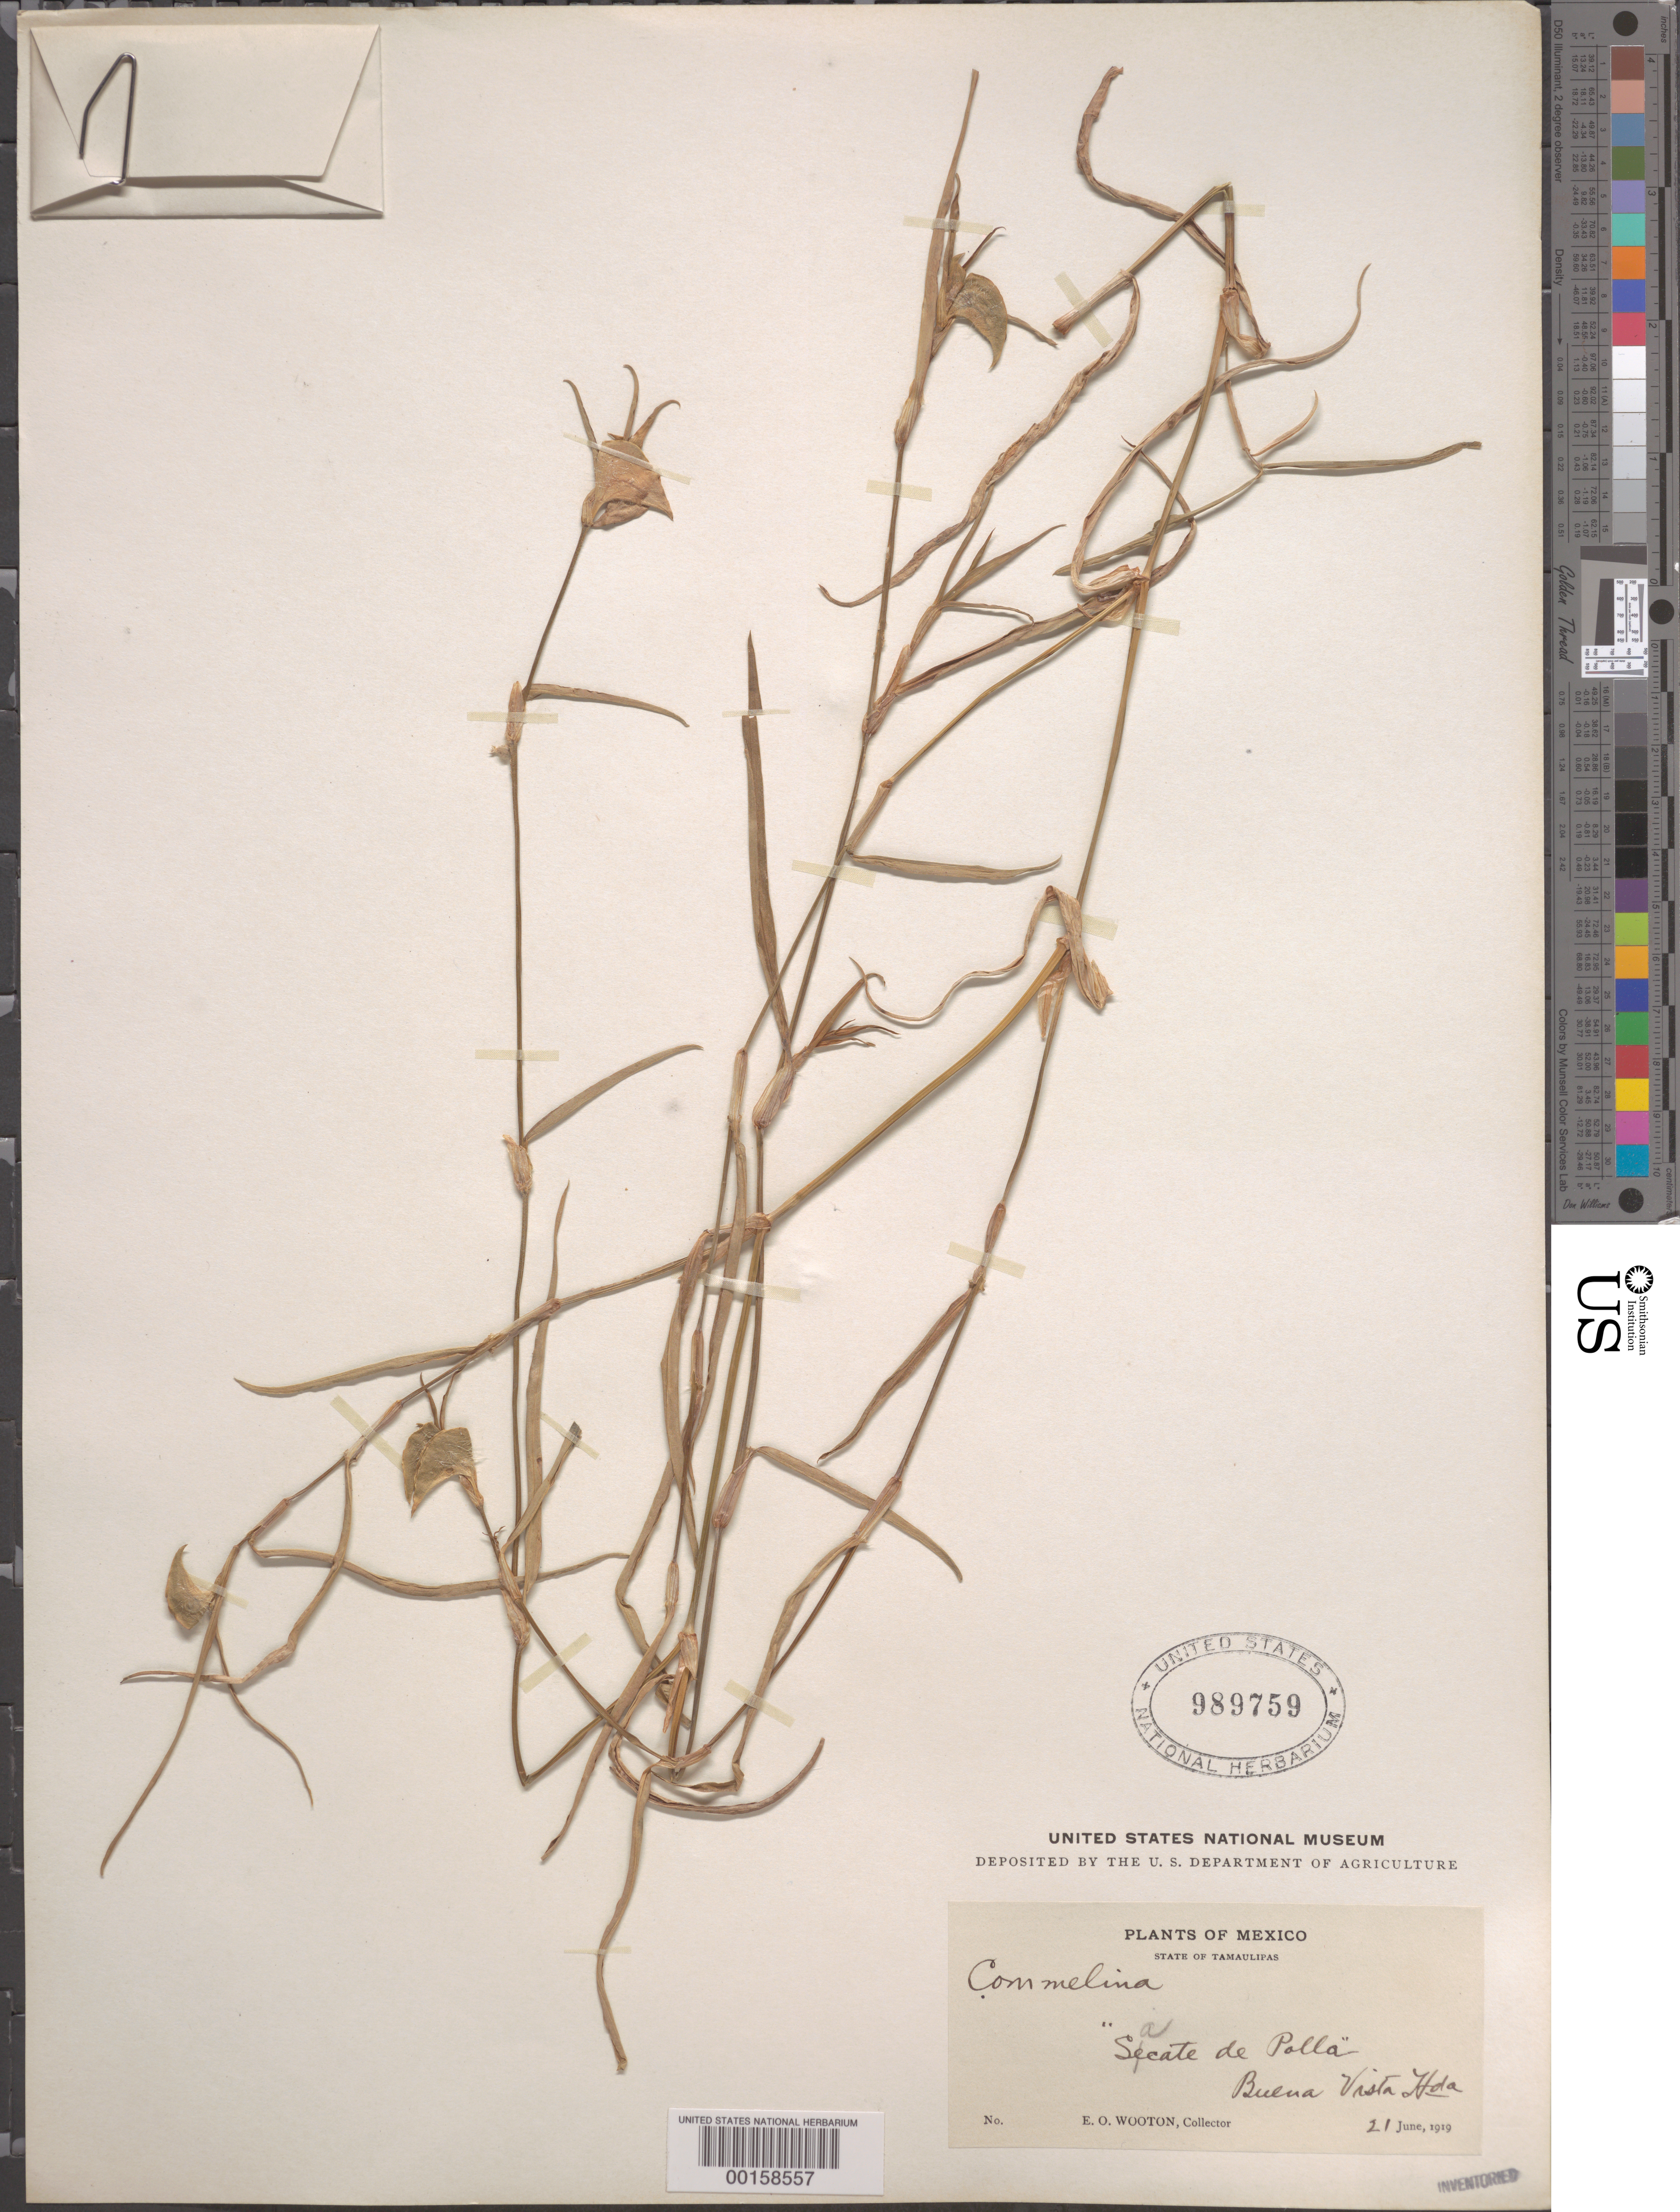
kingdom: Plantae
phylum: Tracheophyta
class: Liliopsida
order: Commelinales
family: Commelinaceae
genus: Commelina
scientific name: Commelina erecta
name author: L.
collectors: E. O. Wooton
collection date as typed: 21 Jun 1919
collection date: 1919-06-21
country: Mexico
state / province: Tamaulipas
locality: Buena vista hola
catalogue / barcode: US 989759